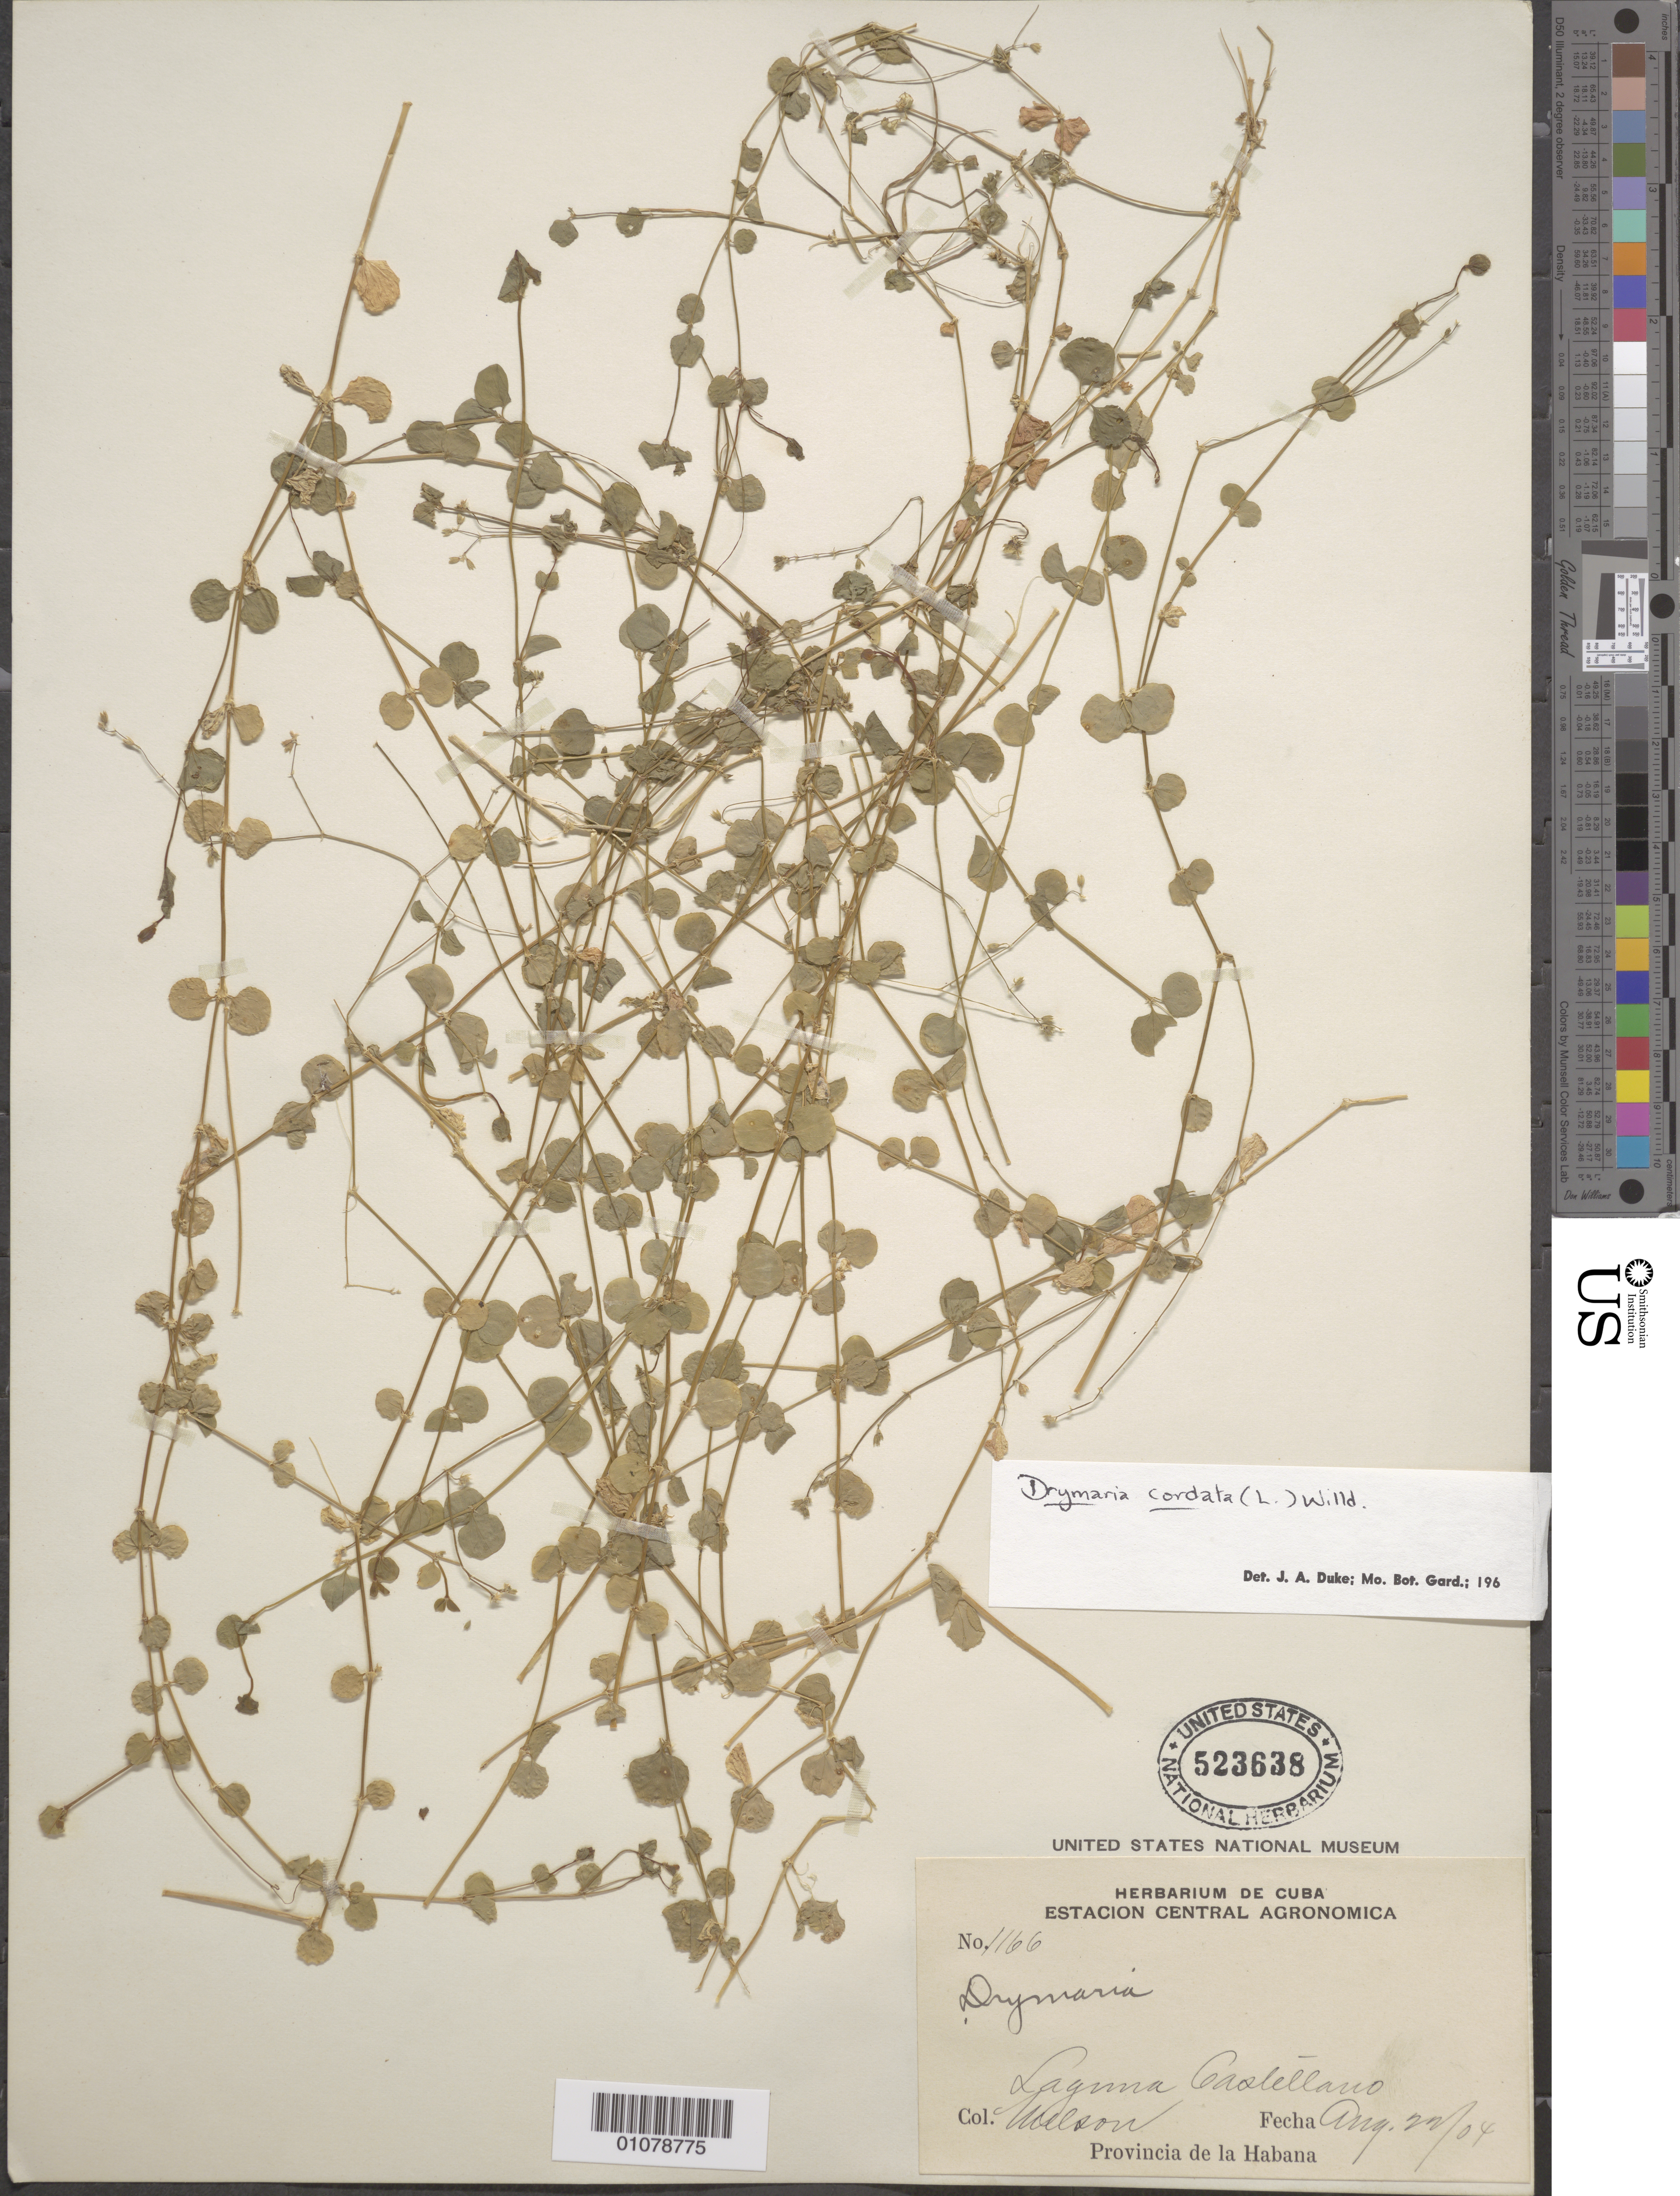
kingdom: Plantae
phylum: Tracheophyta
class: Magnoliopsida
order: Caryophyllales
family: Caryophyllaceae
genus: Drymaria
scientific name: Drymaria cordata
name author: (L.) Willd. ex Schult.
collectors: -- Wilson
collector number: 1166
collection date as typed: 22 Aug 1904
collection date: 1904-08-22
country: Cuba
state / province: La Habana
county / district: Municipio Boyeros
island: Cuba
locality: Laguna Castellano, two and a half miles south-west of Santiago de las Vegas (vecindad de)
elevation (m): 97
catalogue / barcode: US 523638